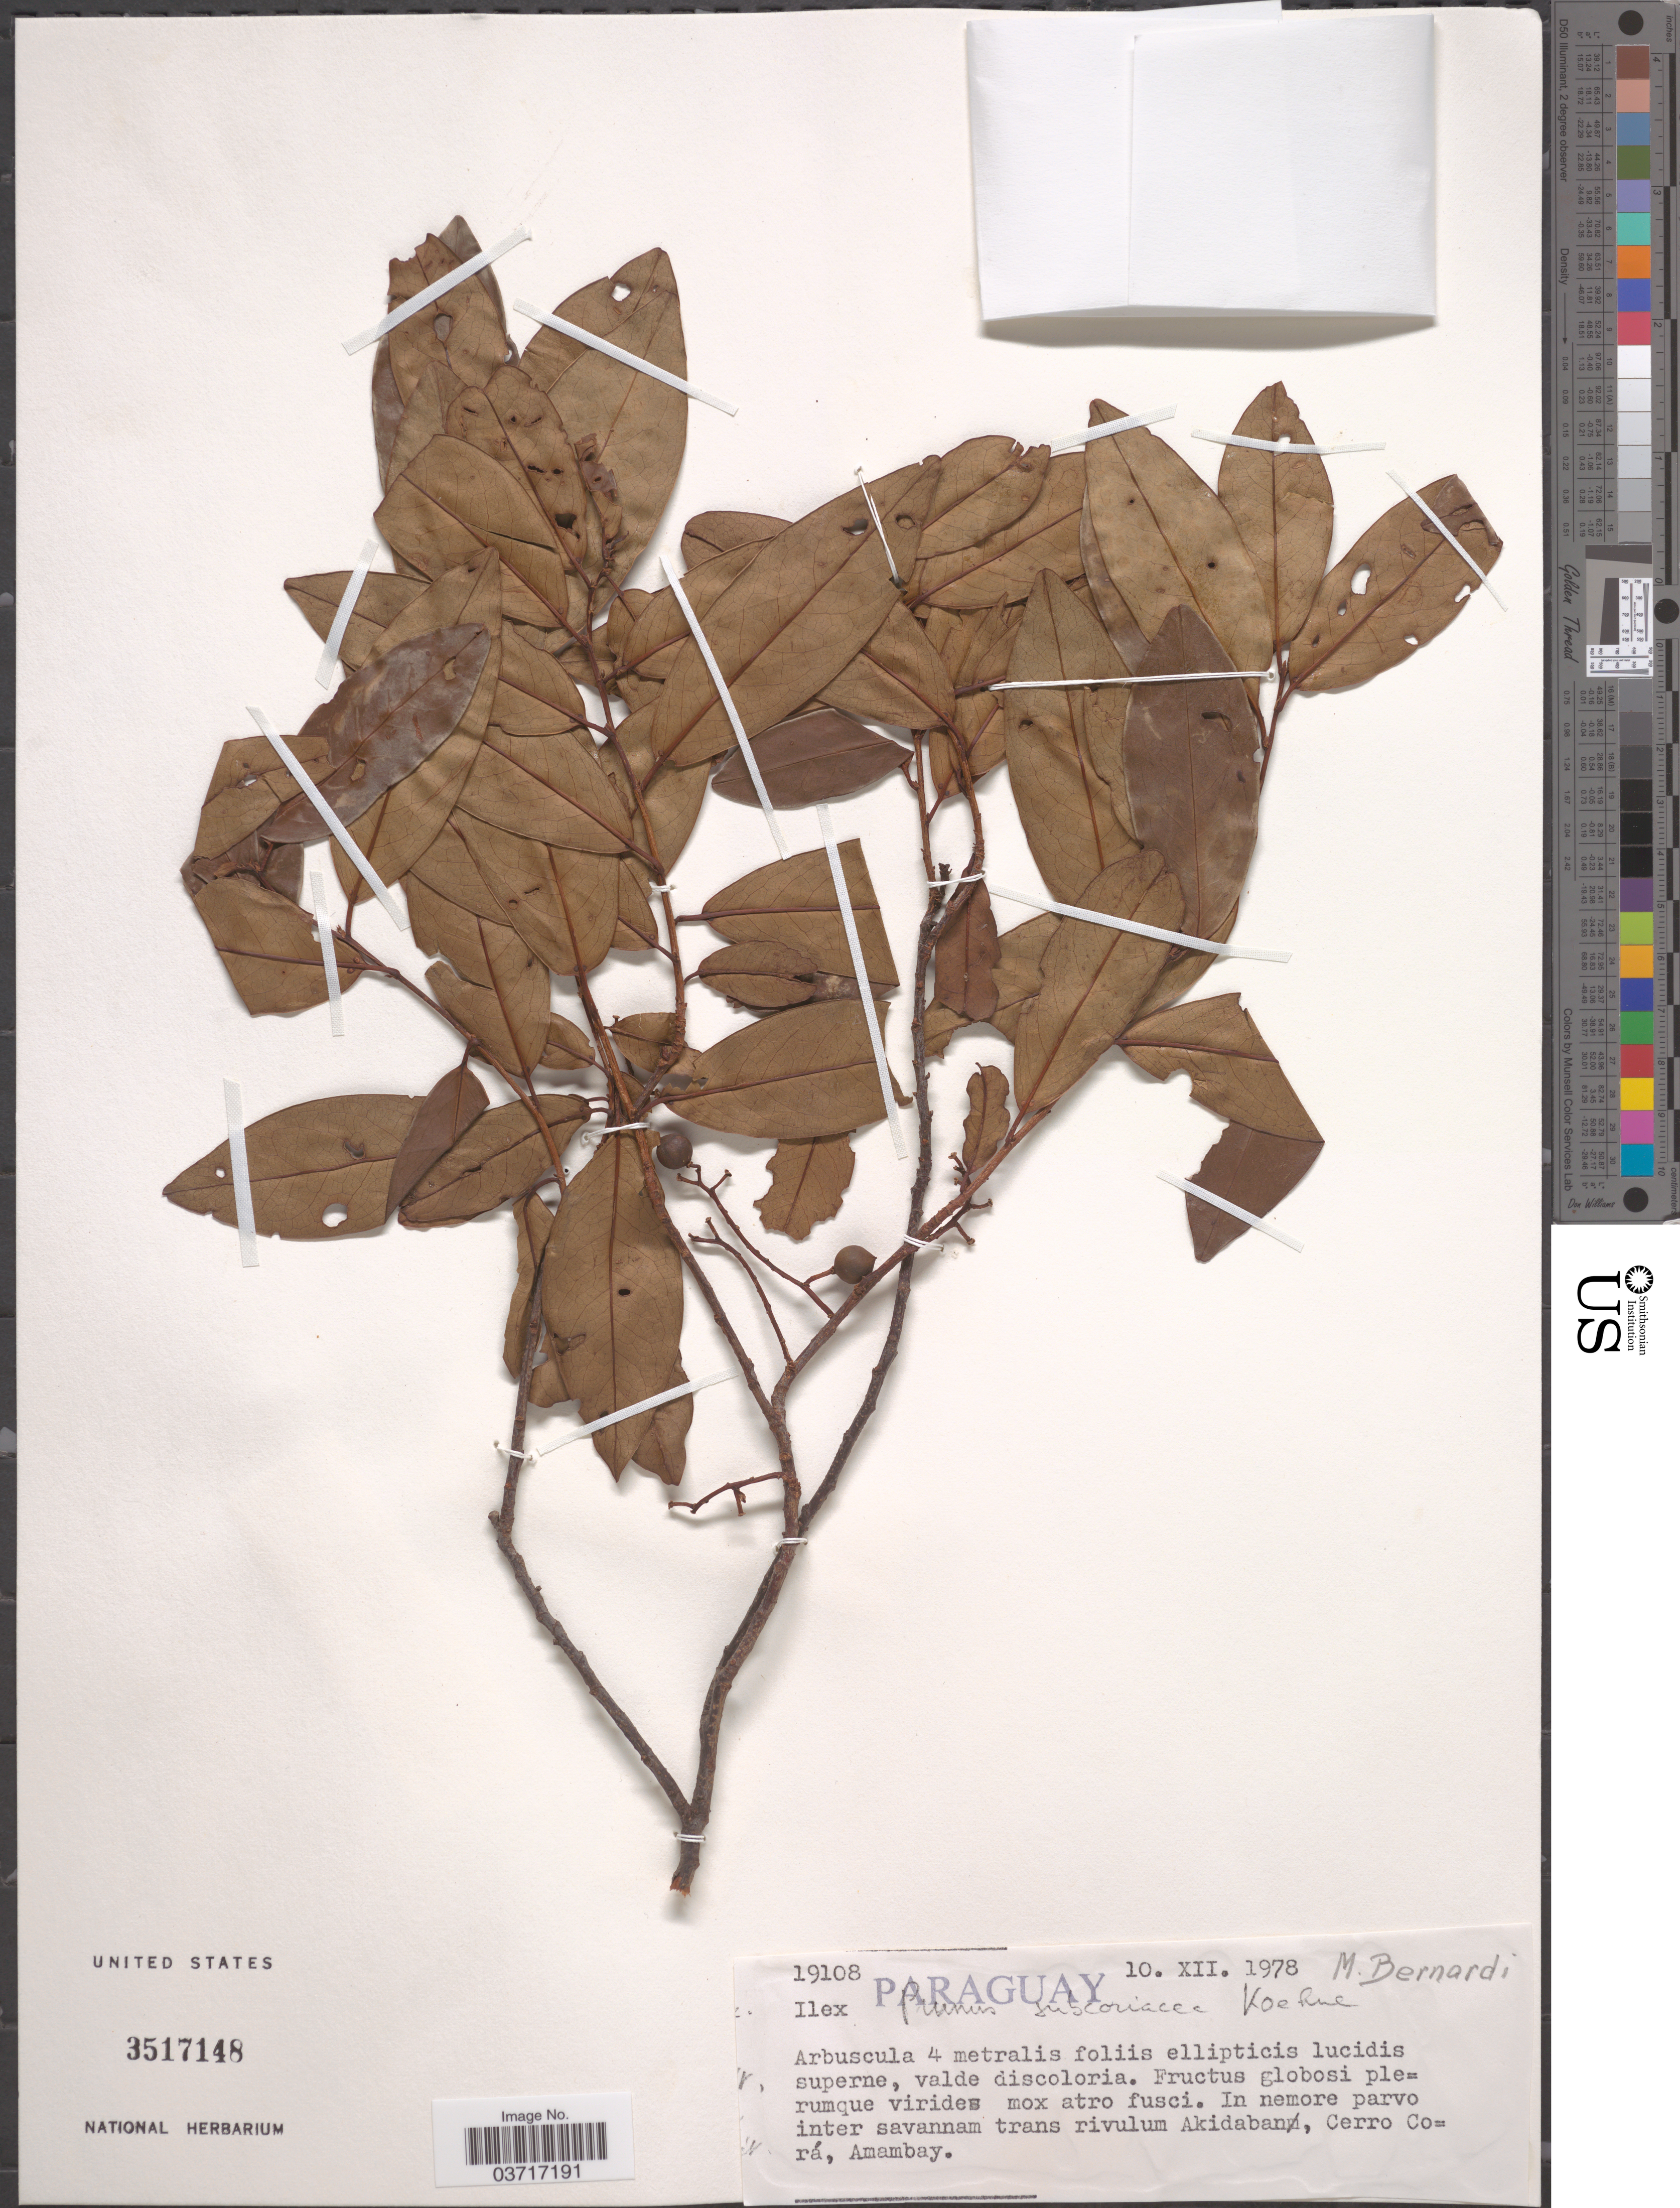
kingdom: Plantae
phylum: Tracheophyta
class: Magnoliopsida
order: Rosales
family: Rosaceae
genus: Prunus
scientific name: Prunus subcoriacea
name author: Koehne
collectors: M. Bernardi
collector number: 19108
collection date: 1978-12-10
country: Paraguay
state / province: Amambay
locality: In nemore parvo inter savannam trans rivulum Akidaban, Cerro Corá.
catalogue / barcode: US 3517148